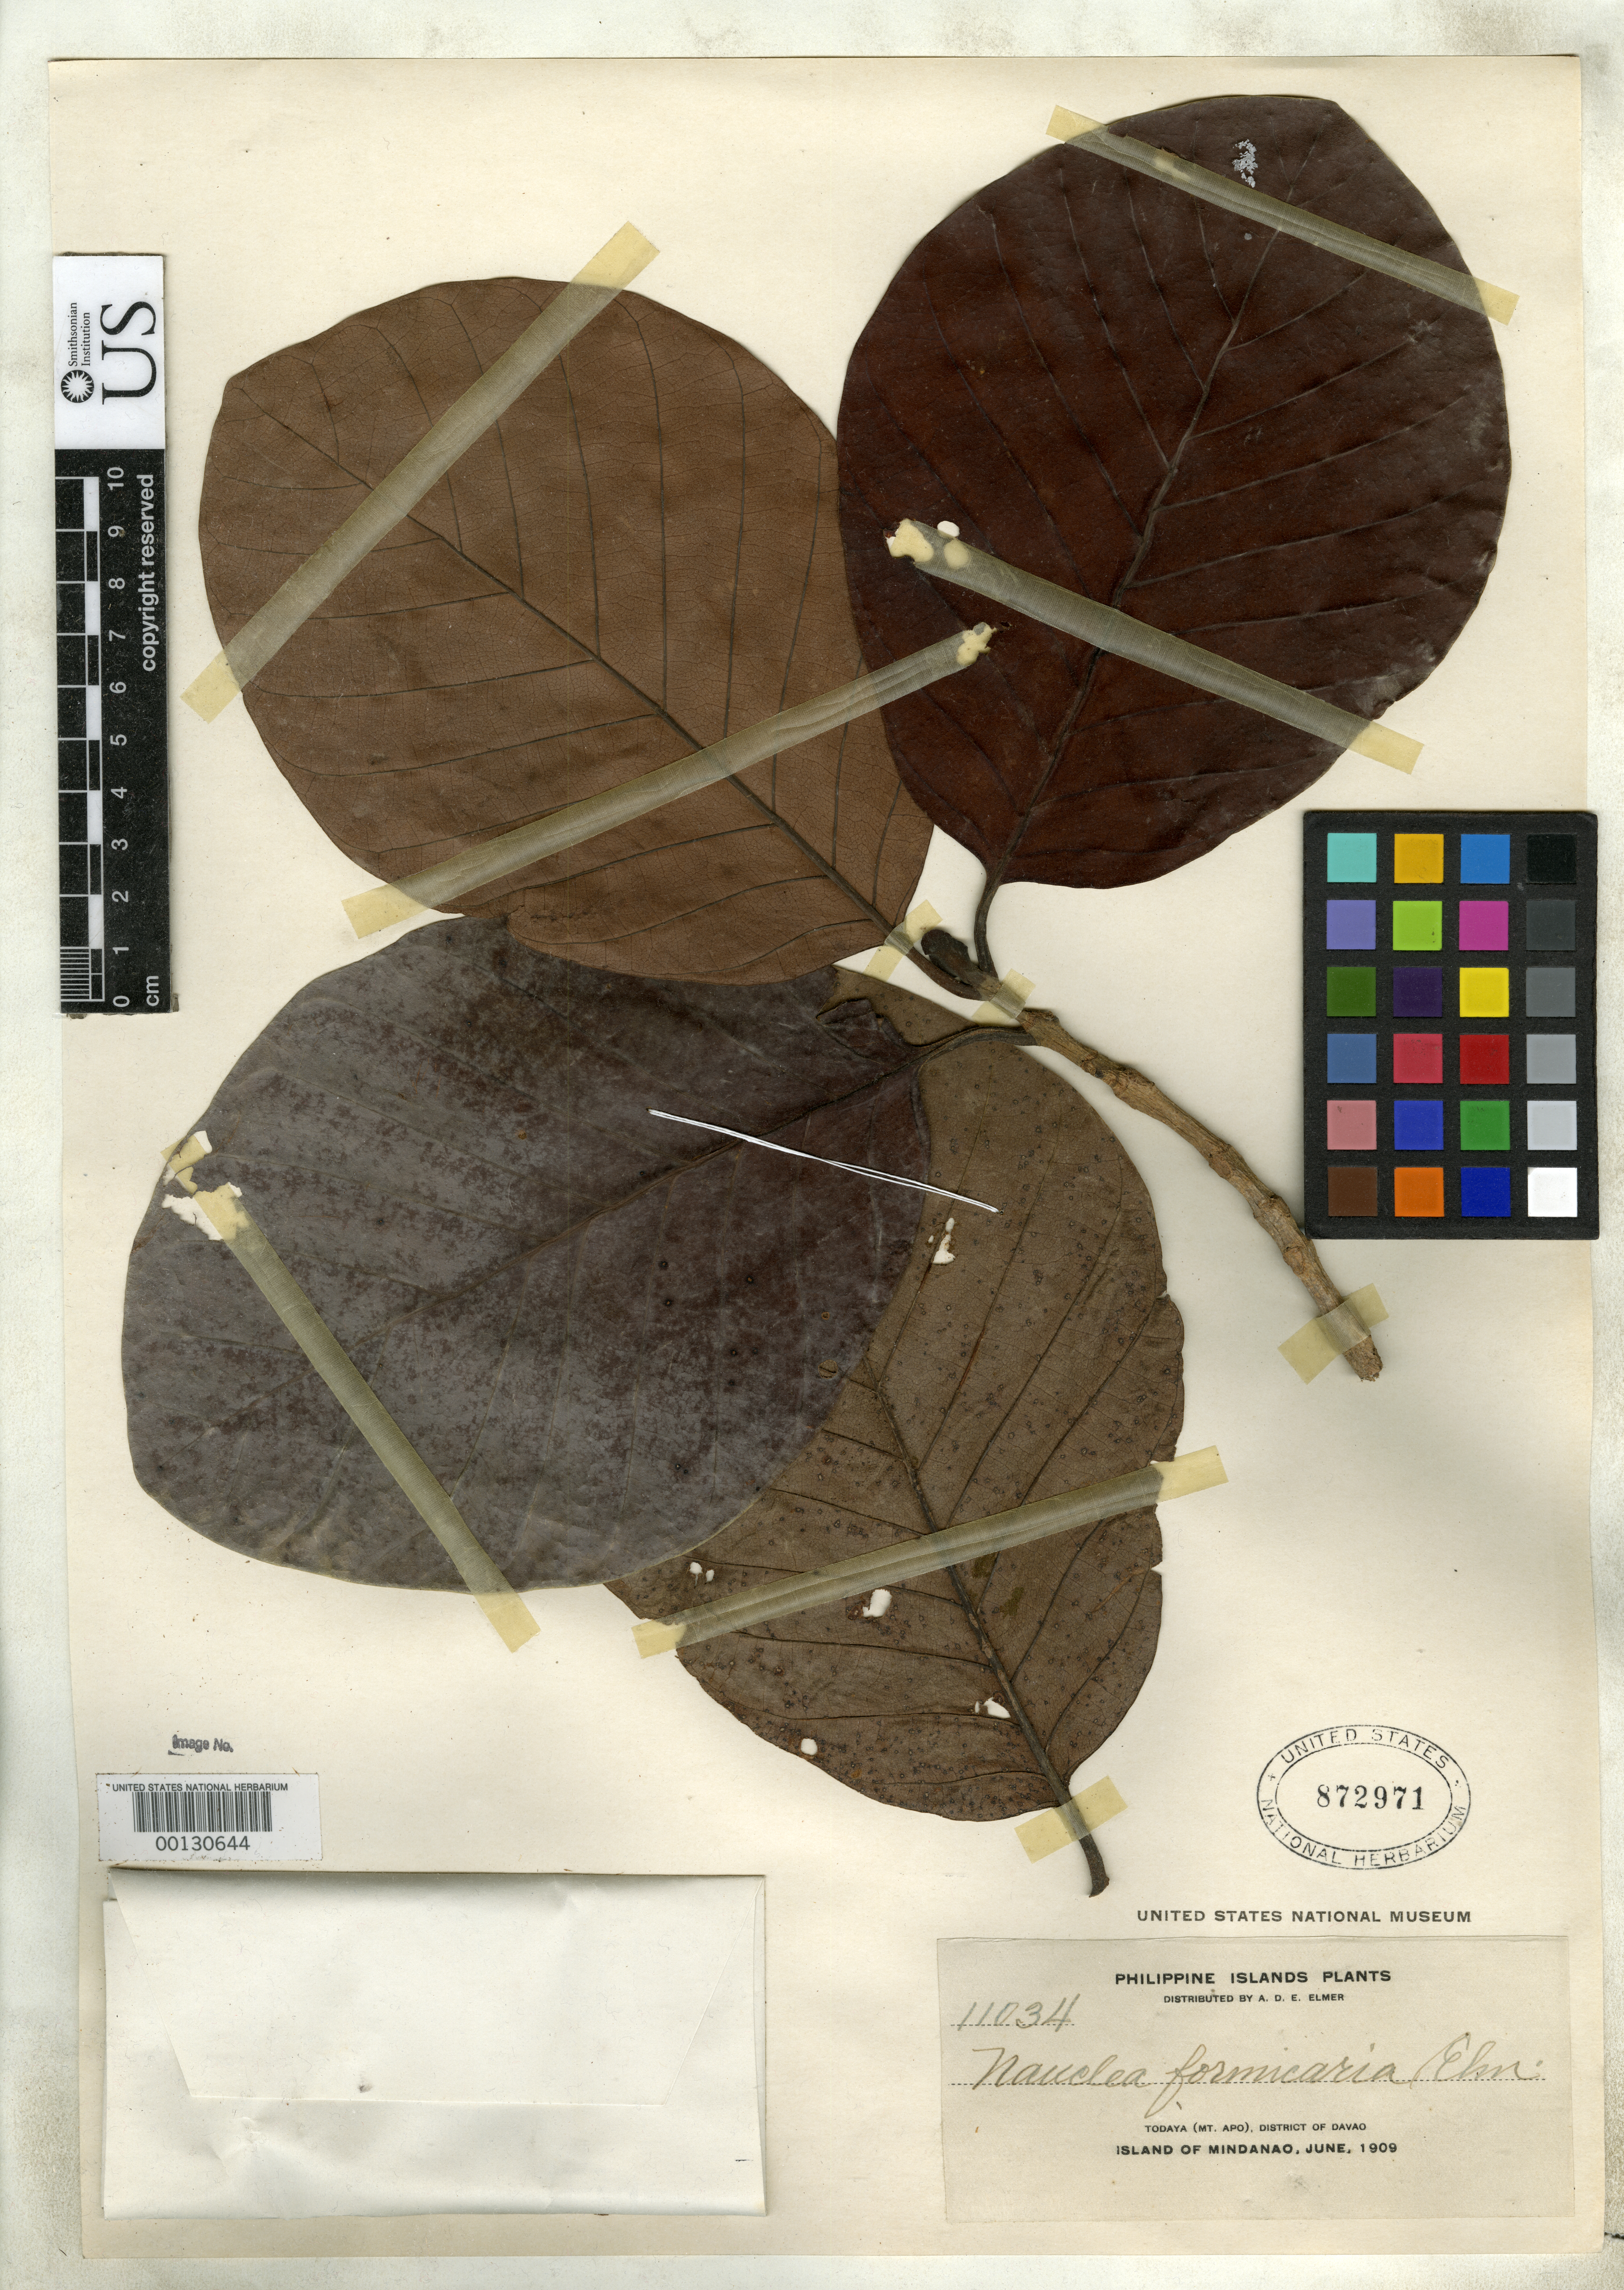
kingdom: Plantae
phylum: Tracheophyta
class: Magnoliopsida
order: Gentianales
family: Rubiaceae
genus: Nauclea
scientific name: Nauclea formicaria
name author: Elmer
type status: Isotype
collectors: A. D. E. Elmer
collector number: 11034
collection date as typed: Jun 1909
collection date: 1909-06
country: Philippines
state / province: Davao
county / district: Davao del Sur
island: Mindanao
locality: Todaya, Mt. Apo.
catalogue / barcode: US 872971